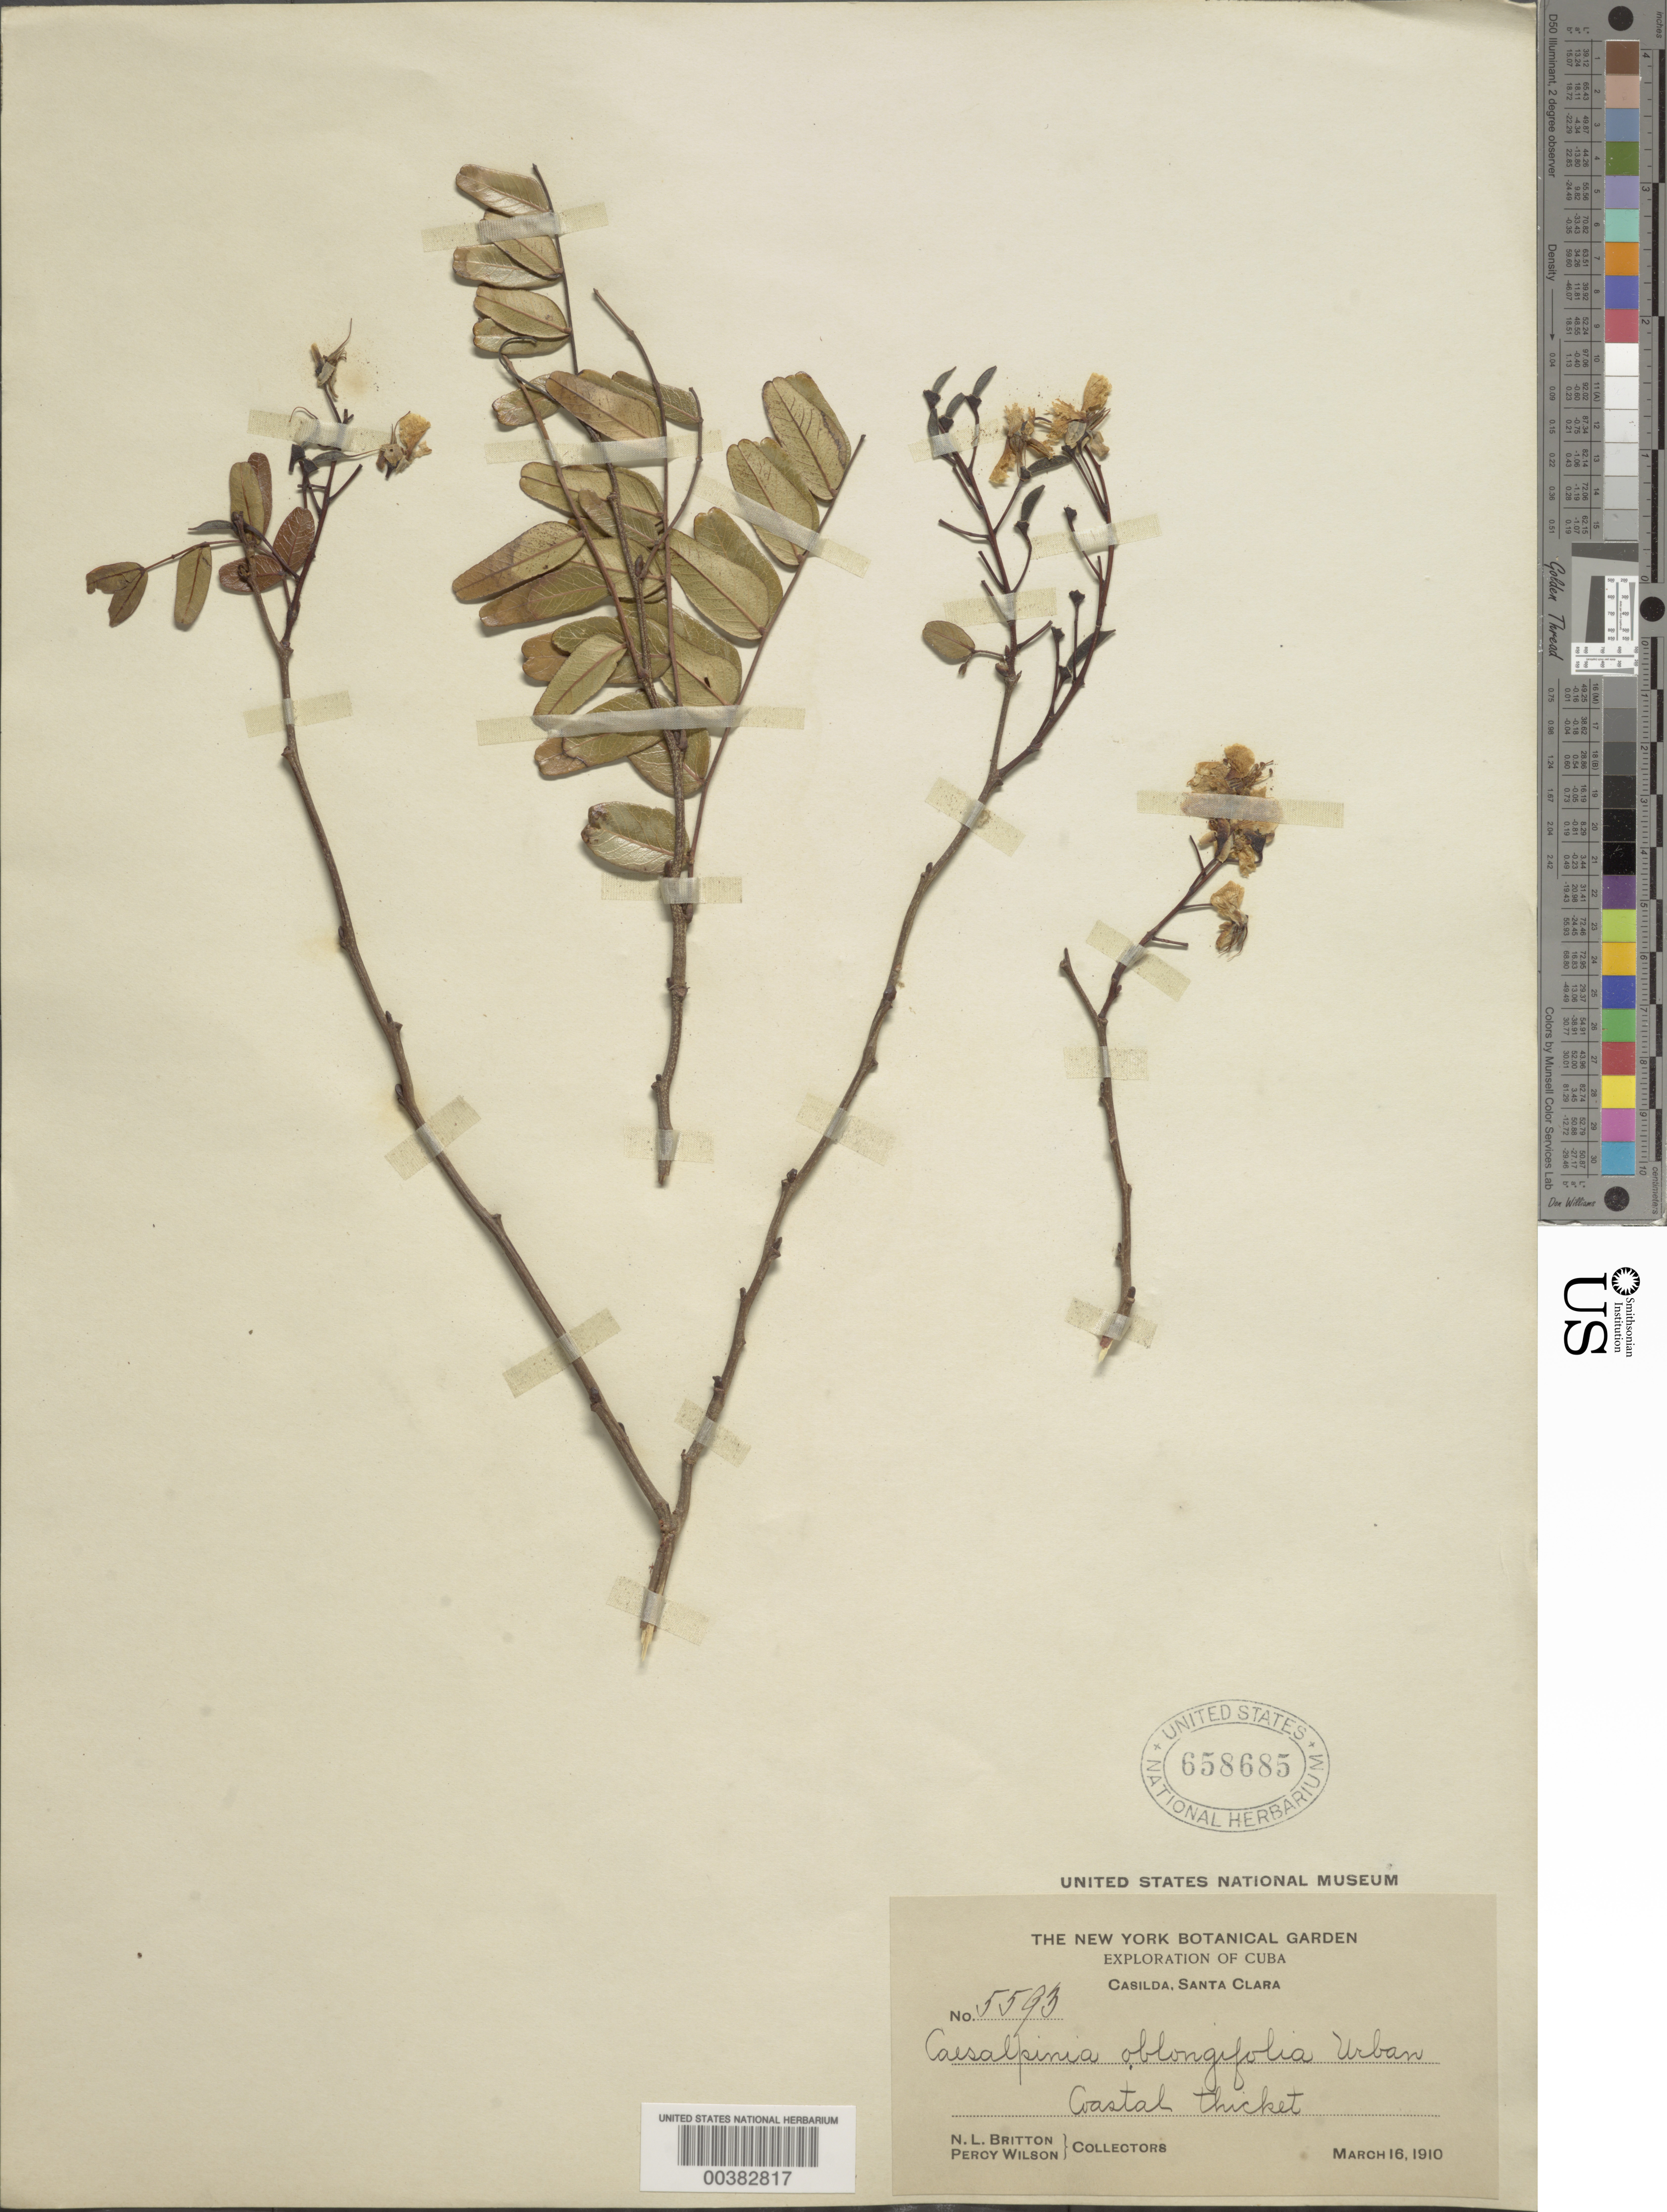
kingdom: Plantae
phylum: Tracheophyta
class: Magnoliopsida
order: Fabales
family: Fabaceae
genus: Cenostigma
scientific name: Cenostigma pinnatum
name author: (Griseb.) Gagnon & G.P. Lewis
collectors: N. Britton & P. Wilson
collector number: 5593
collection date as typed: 16 Mar 1910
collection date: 1910-03-16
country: Cuba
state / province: Las Villas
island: Greater Antilles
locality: Casilda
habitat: Coastal thicket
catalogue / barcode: US 658685